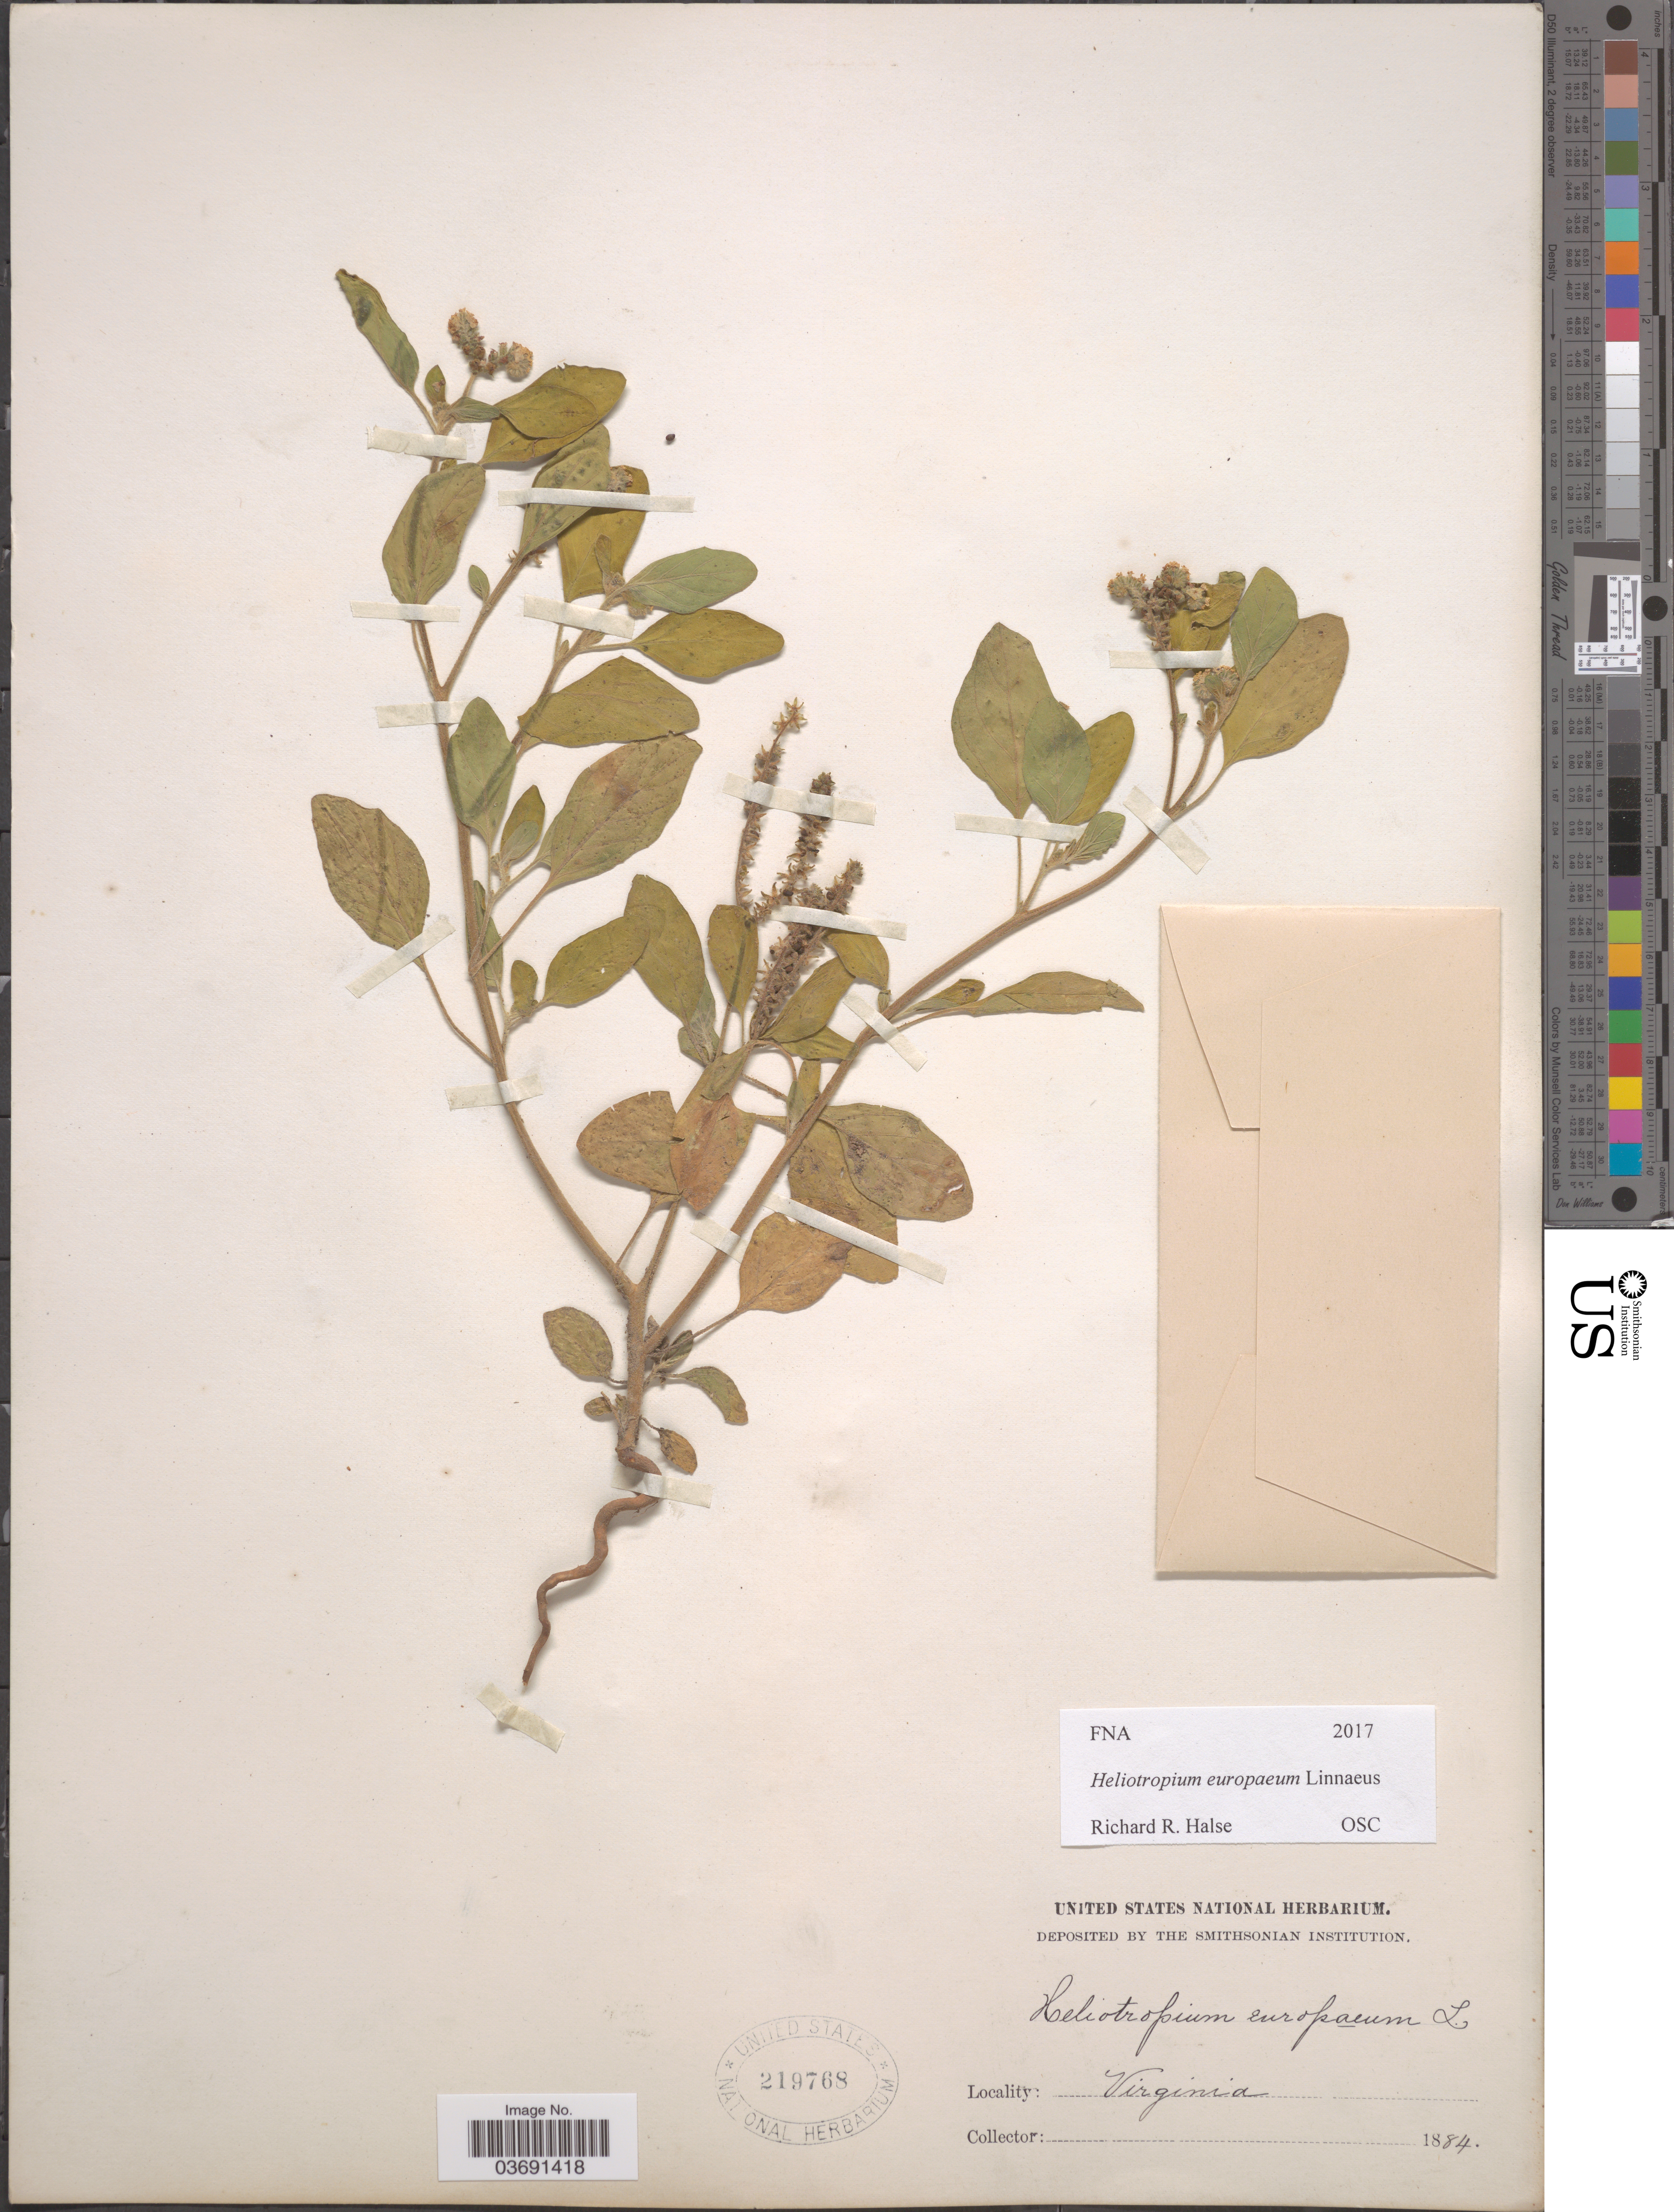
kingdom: Plantae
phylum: Tracheophyta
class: Magnoliopsida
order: Boraginales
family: Heliotropiaceae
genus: Heliotropium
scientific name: Heliotropium europaeum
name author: L.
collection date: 1884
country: United States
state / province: Virginia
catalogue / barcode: US 219768